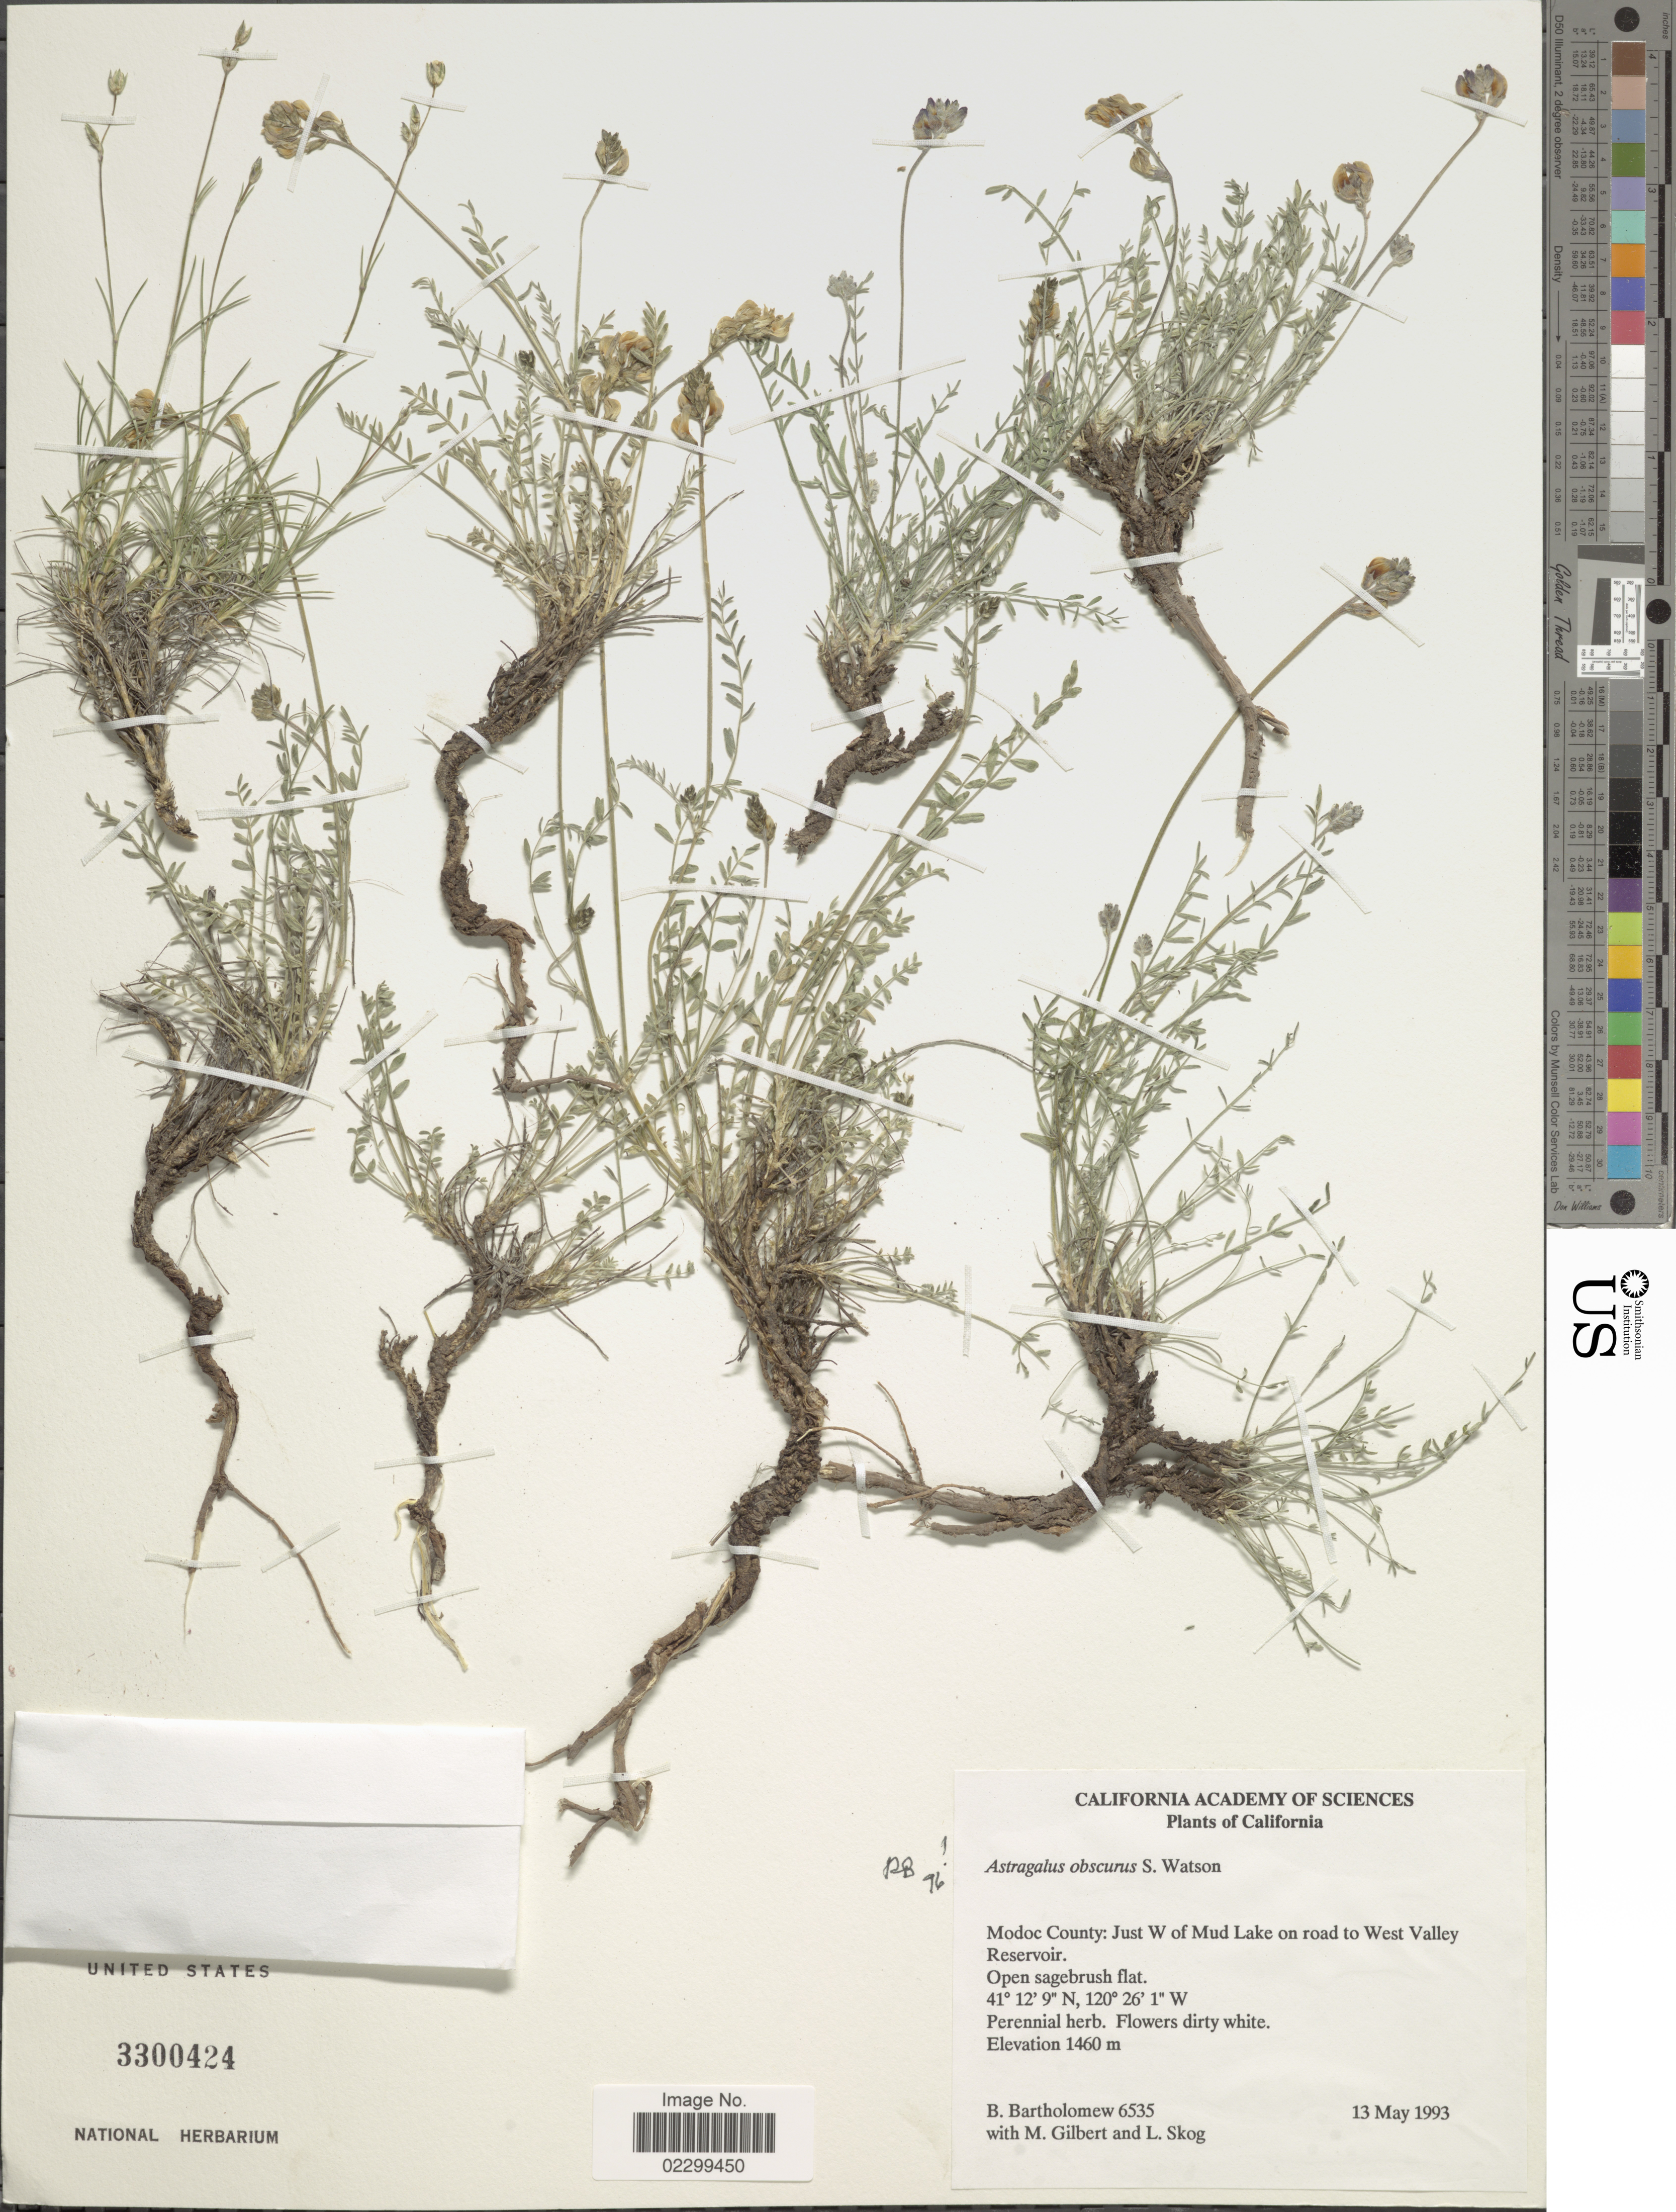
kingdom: Plantae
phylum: Tracheophyta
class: Magnoliopsida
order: Fabales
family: Fabaceae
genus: Astragalus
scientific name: Astragalus obscurus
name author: S. Watson in C. King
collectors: B. Bartholomew, M. Gilbert & L. E. Skog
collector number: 6535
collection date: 1993-05-13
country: United States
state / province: California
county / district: Modoc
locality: Modoc County: Just W of Mud Lake on road to West Valley Reservoir.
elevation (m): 1460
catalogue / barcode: US 3300424